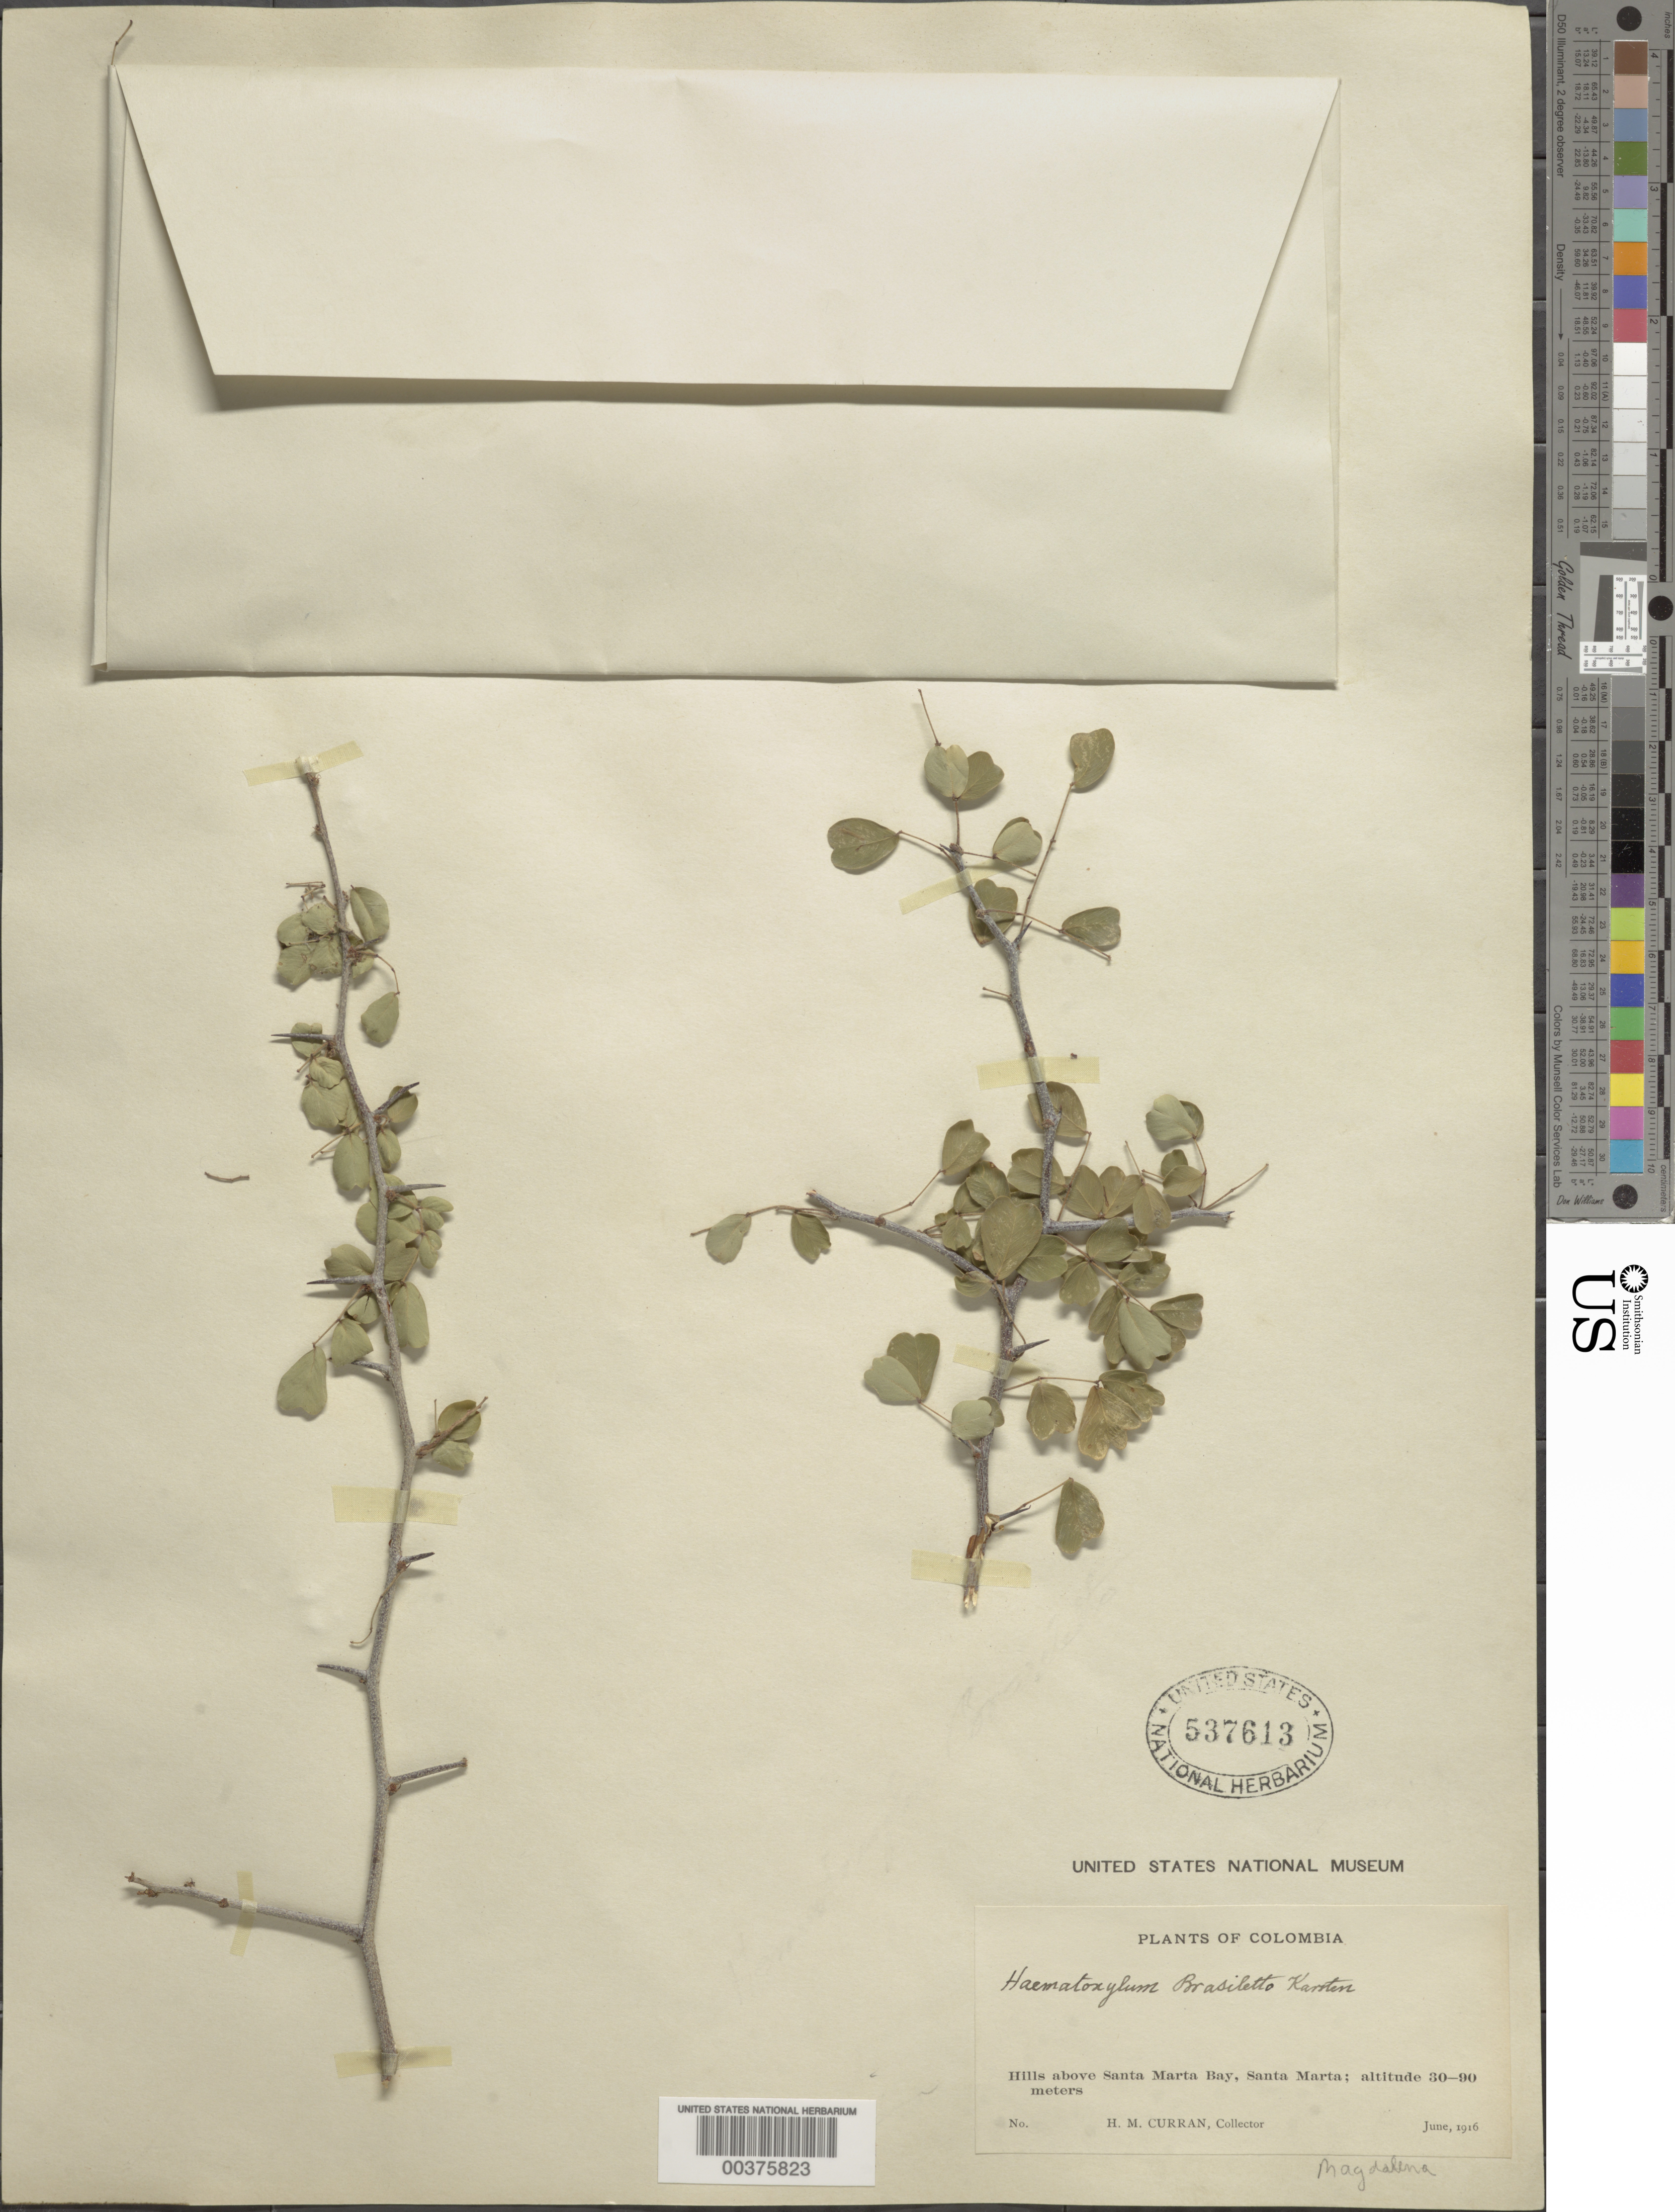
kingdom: Plantae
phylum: Tracheophyta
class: Magnoliopsida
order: Fabales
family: Fabaceae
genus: Haematoxylum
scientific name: Haematoxylum brasiletto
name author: H. Karst.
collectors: H. M. Curran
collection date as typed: Jun 1916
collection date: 1916-06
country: Colombia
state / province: Magdalena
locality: Hills above Santa Marta Bay, Santa Marta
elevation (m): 30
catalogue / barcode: US 537613